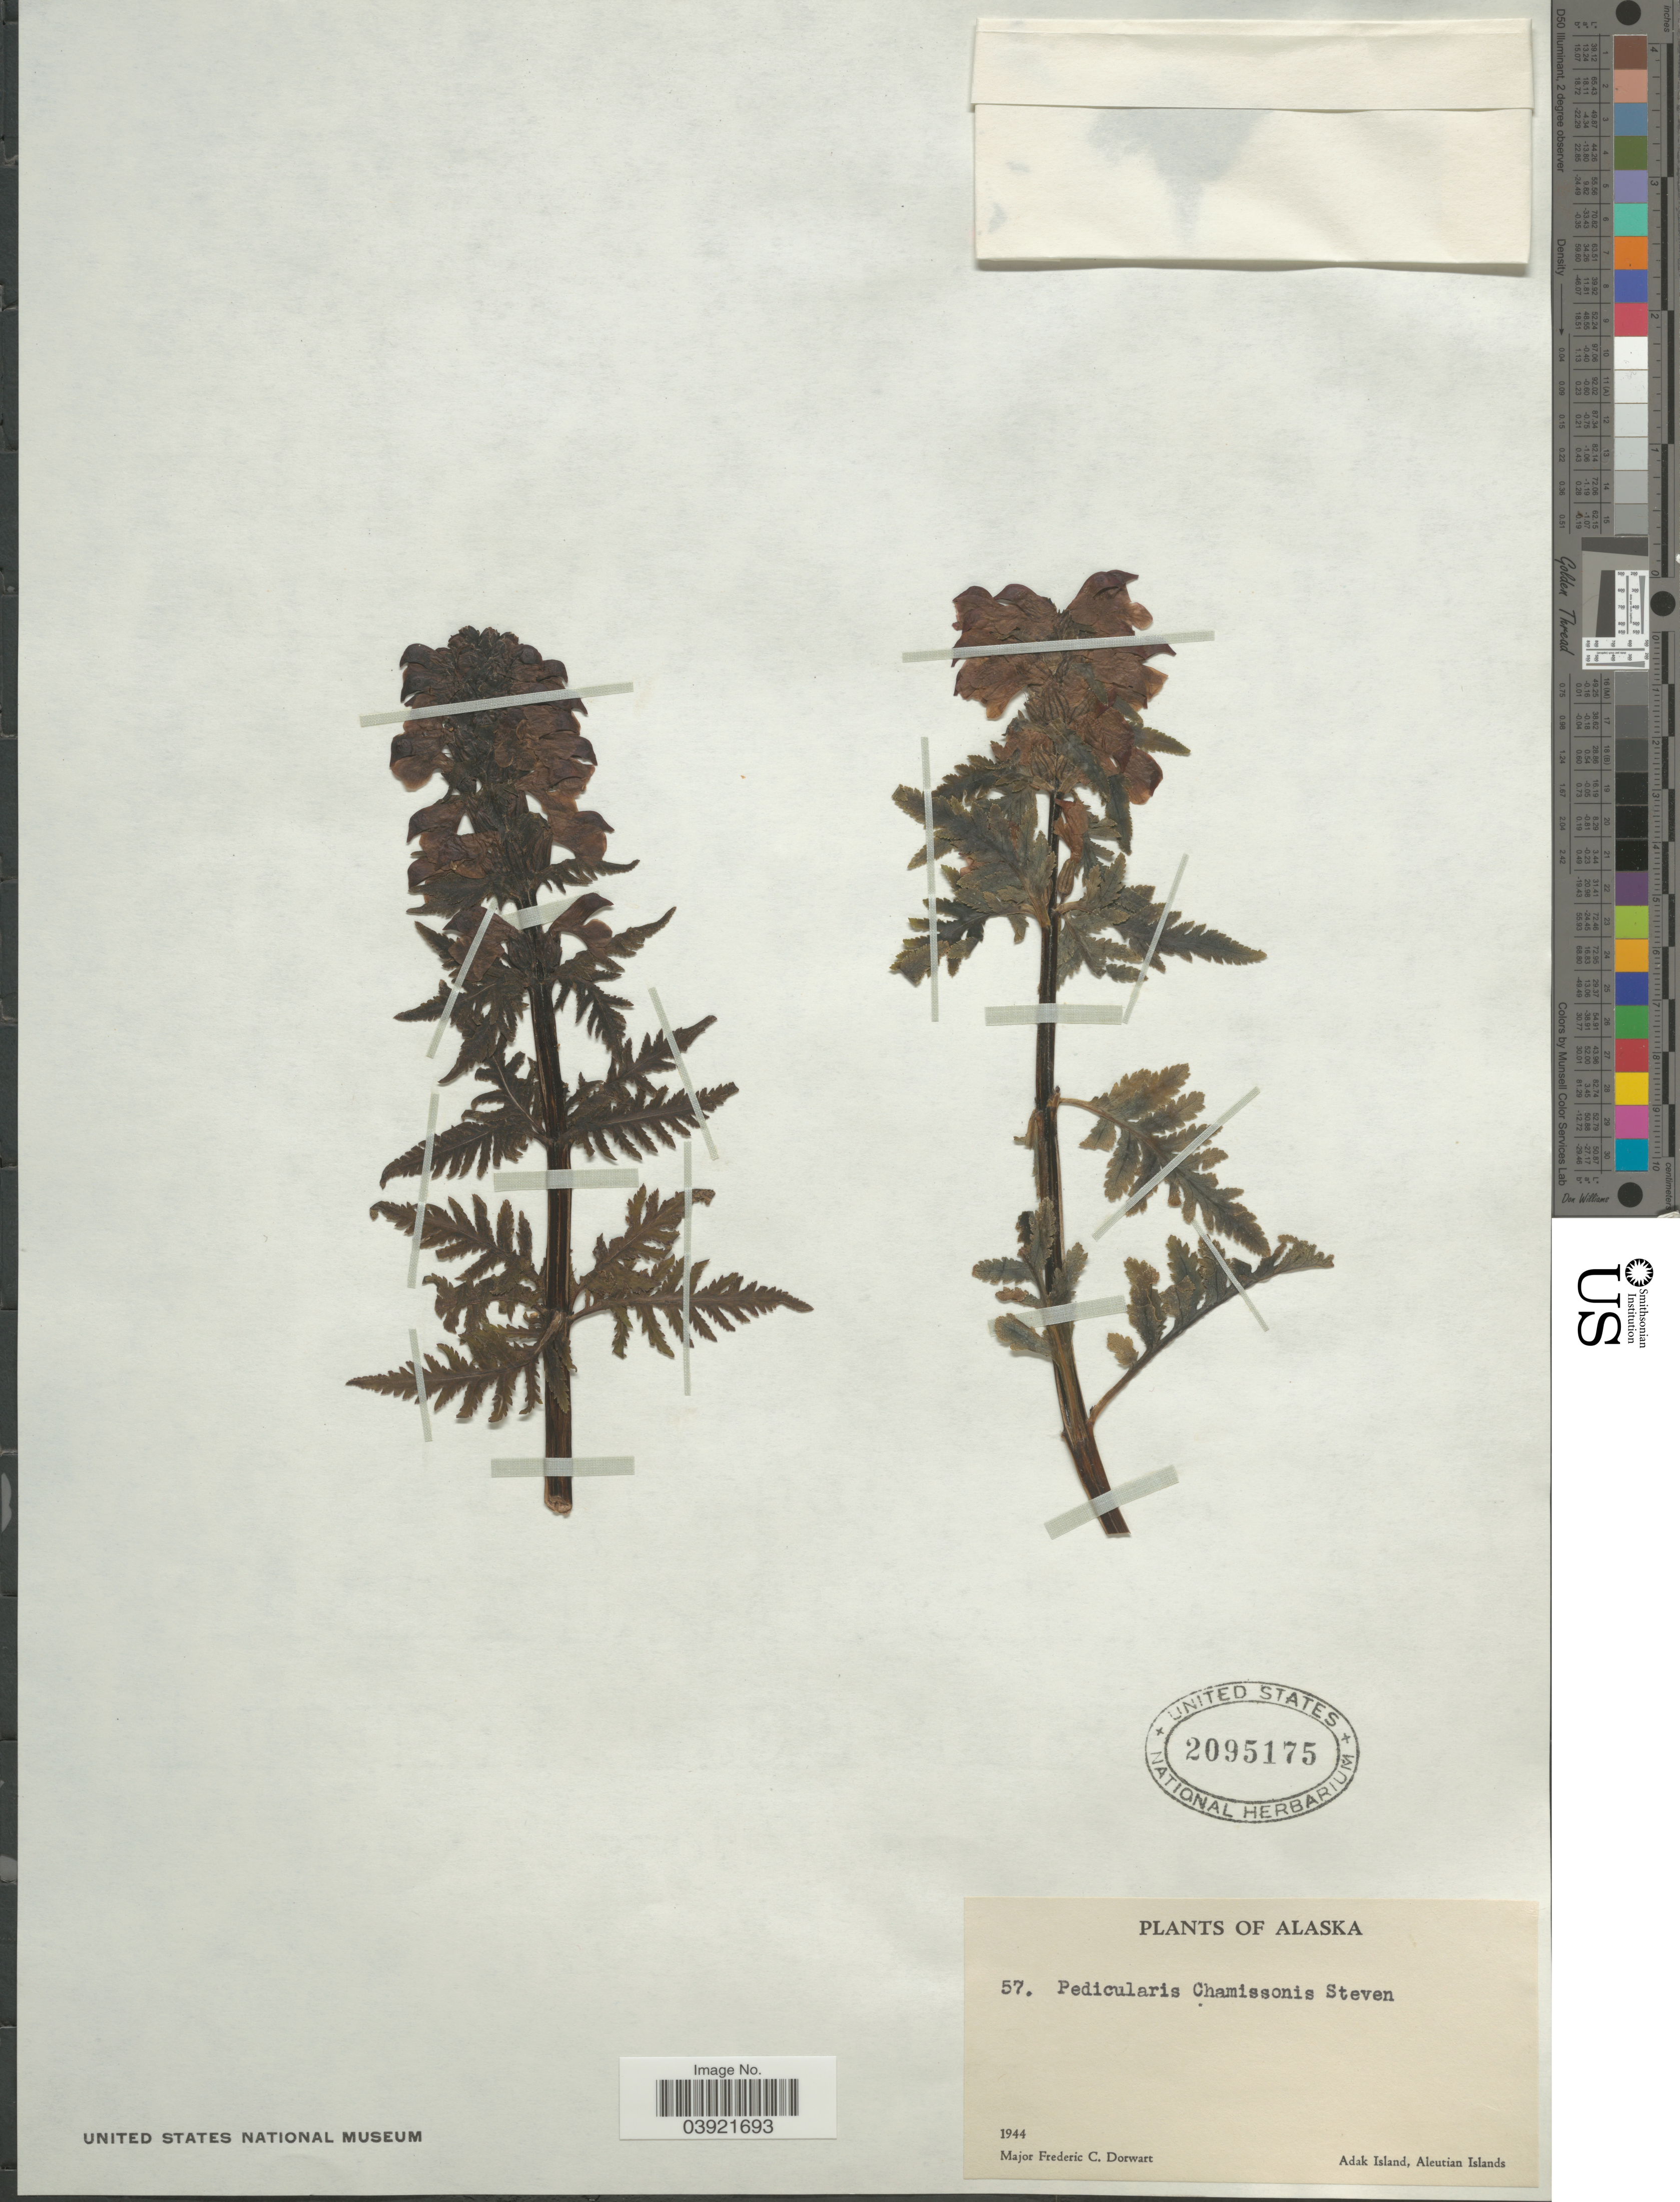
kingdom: Plantae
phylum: Tracheophyta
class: Magnoliopsida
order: Lamiales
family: Orobanchaceae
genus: Pedicularis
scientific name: Pedicularis chamissonis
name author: Steven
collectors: F. Dorwart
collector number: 57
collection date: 1944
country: United States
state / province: Alaska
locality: Adak Island, Aleutian Islands.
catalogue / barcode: US 2095175